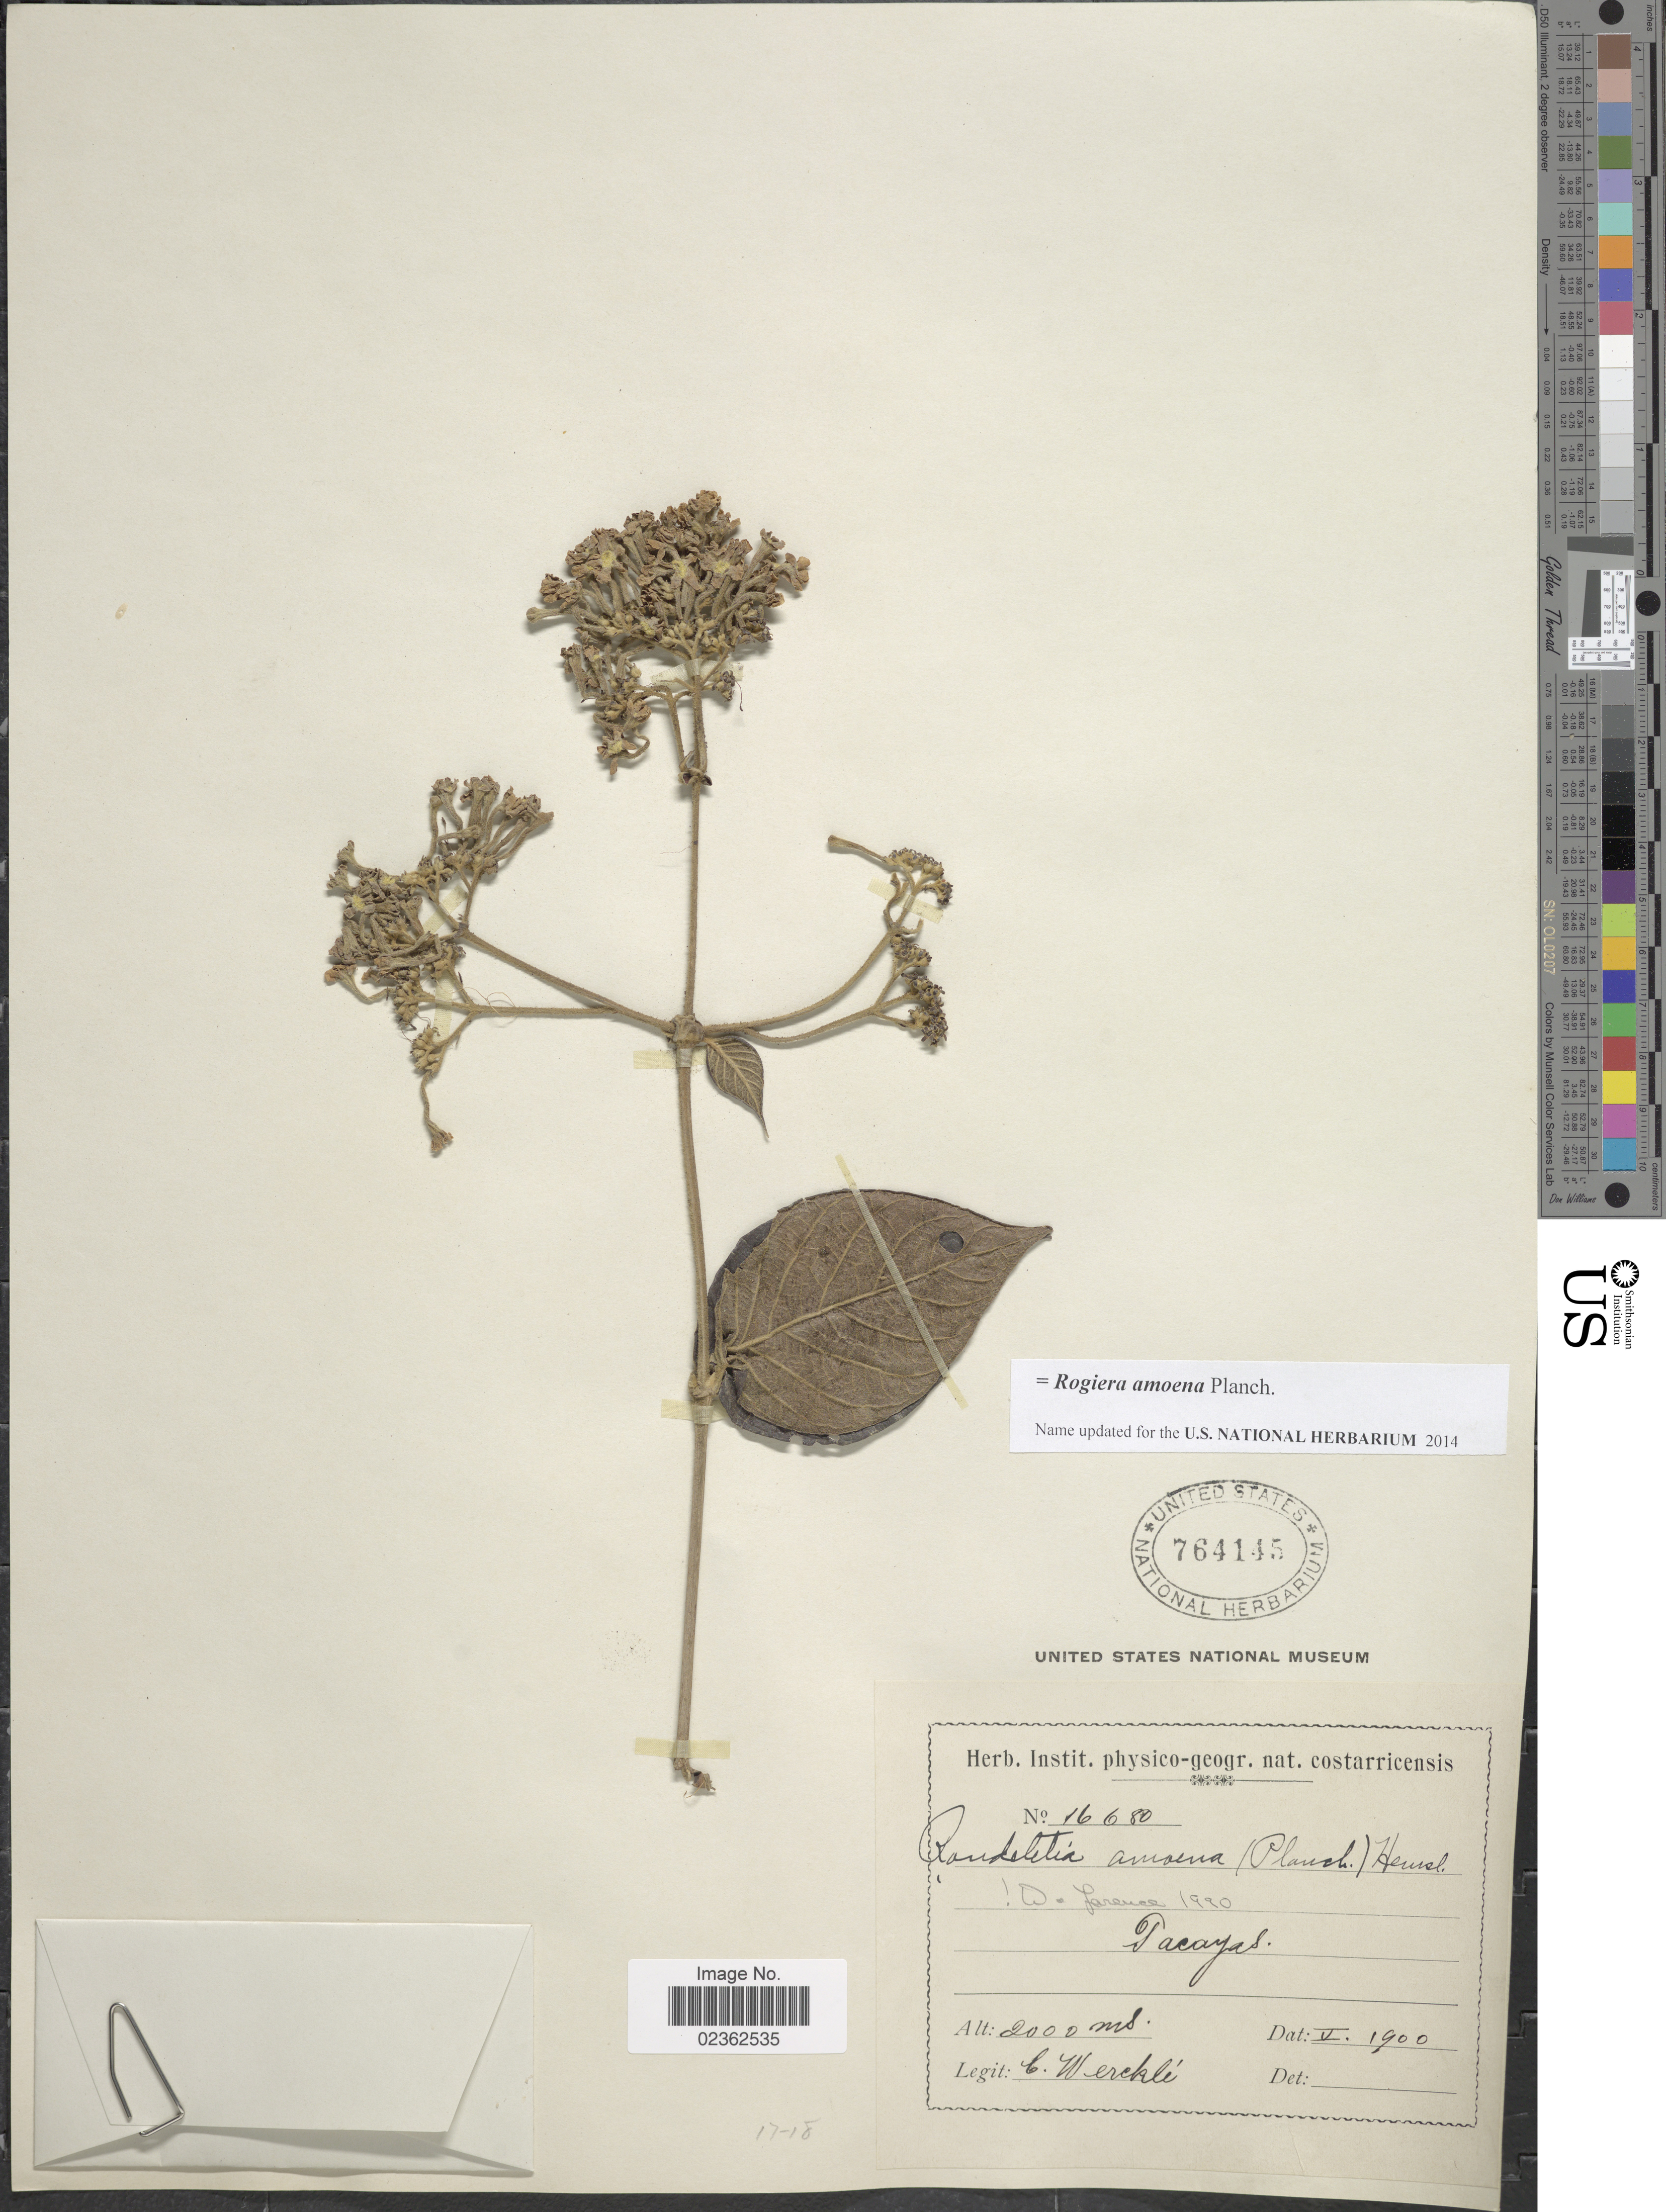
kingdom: Plantae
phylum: Tracheophyta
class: Magnoliopsida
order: Gentianales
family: Rubiaceae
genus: Rogiera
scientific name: Rogiera amoena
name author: Planch.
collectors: C. Wercklé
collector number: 16680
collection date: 1900-05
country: Costa Rica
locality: Pacayas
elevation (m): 2000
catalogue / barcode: US 764145